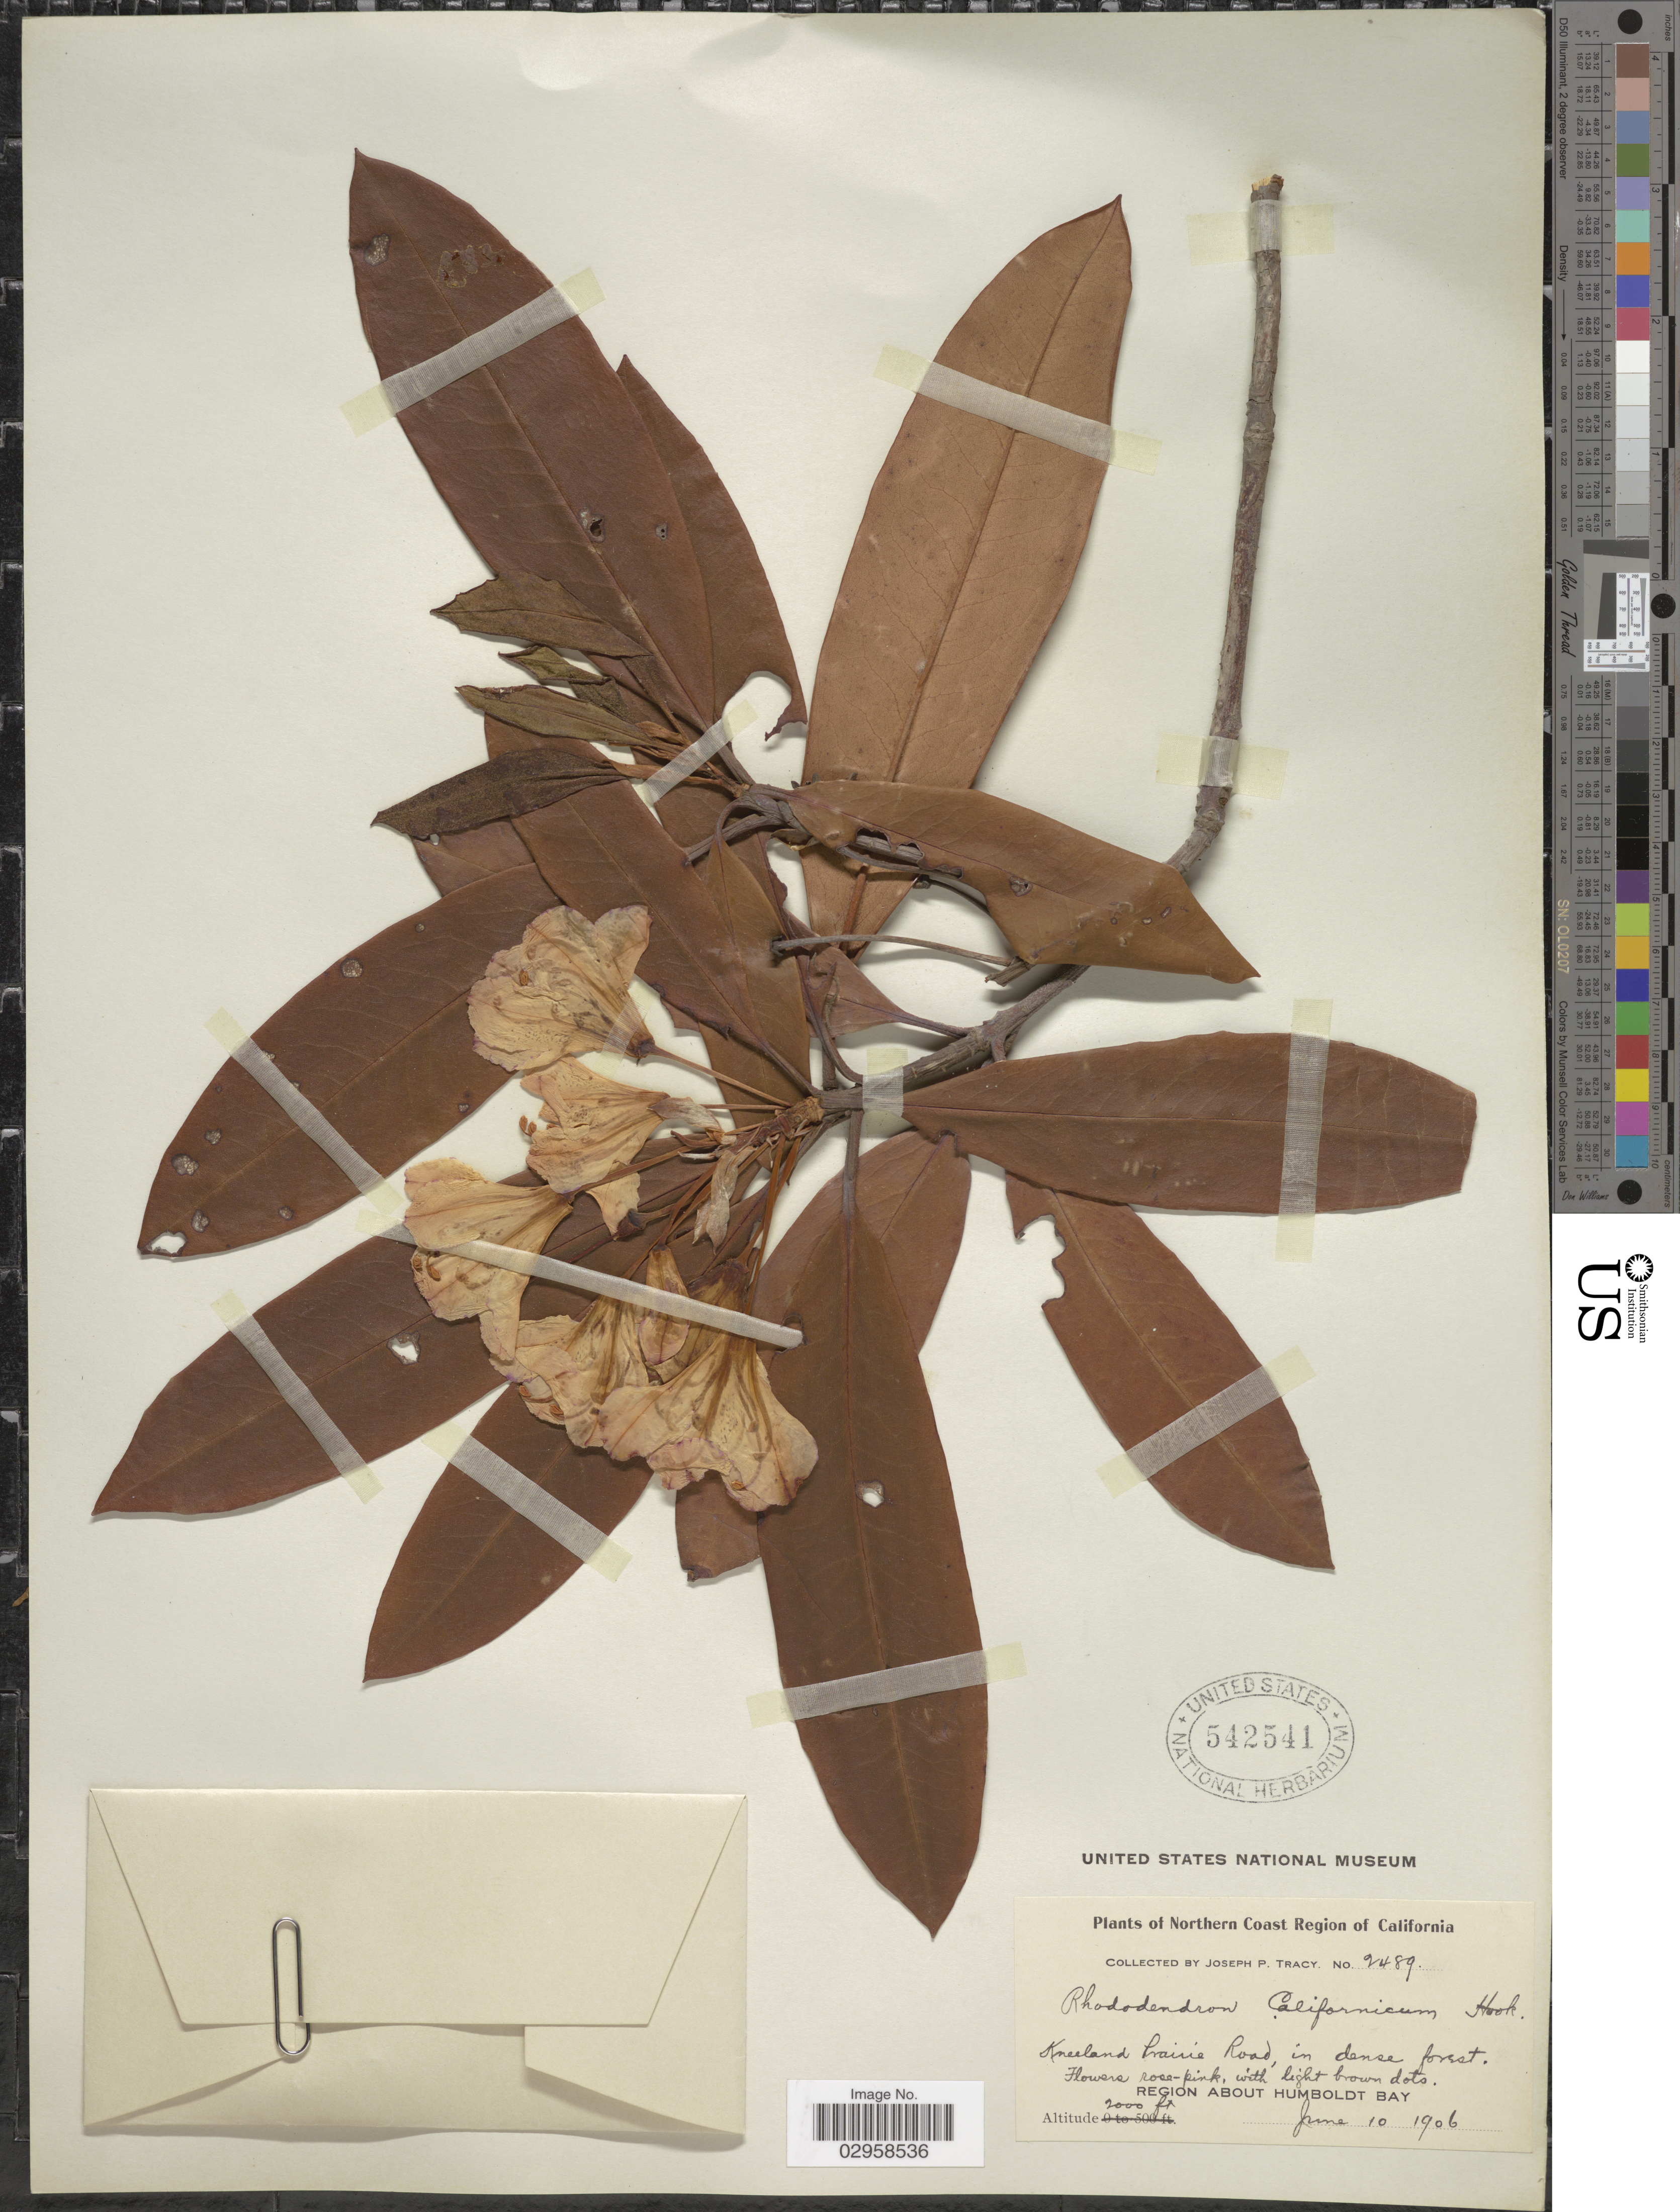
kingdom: Plantae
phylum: Tracheophyta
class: Magnoliopsida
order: Ericales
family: Ericaceae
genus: Rhododendron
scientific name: Rhododendron macrophyllum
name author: D. Don ex G. Don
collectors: J. Tracy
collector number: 2489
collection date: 1906-06-10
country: United States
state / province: California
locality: Northern Coast Region of California. Kneeland Prairie Road, in dense forest. Region about Humboldt Bay.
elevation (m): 610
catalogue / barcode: US 542541